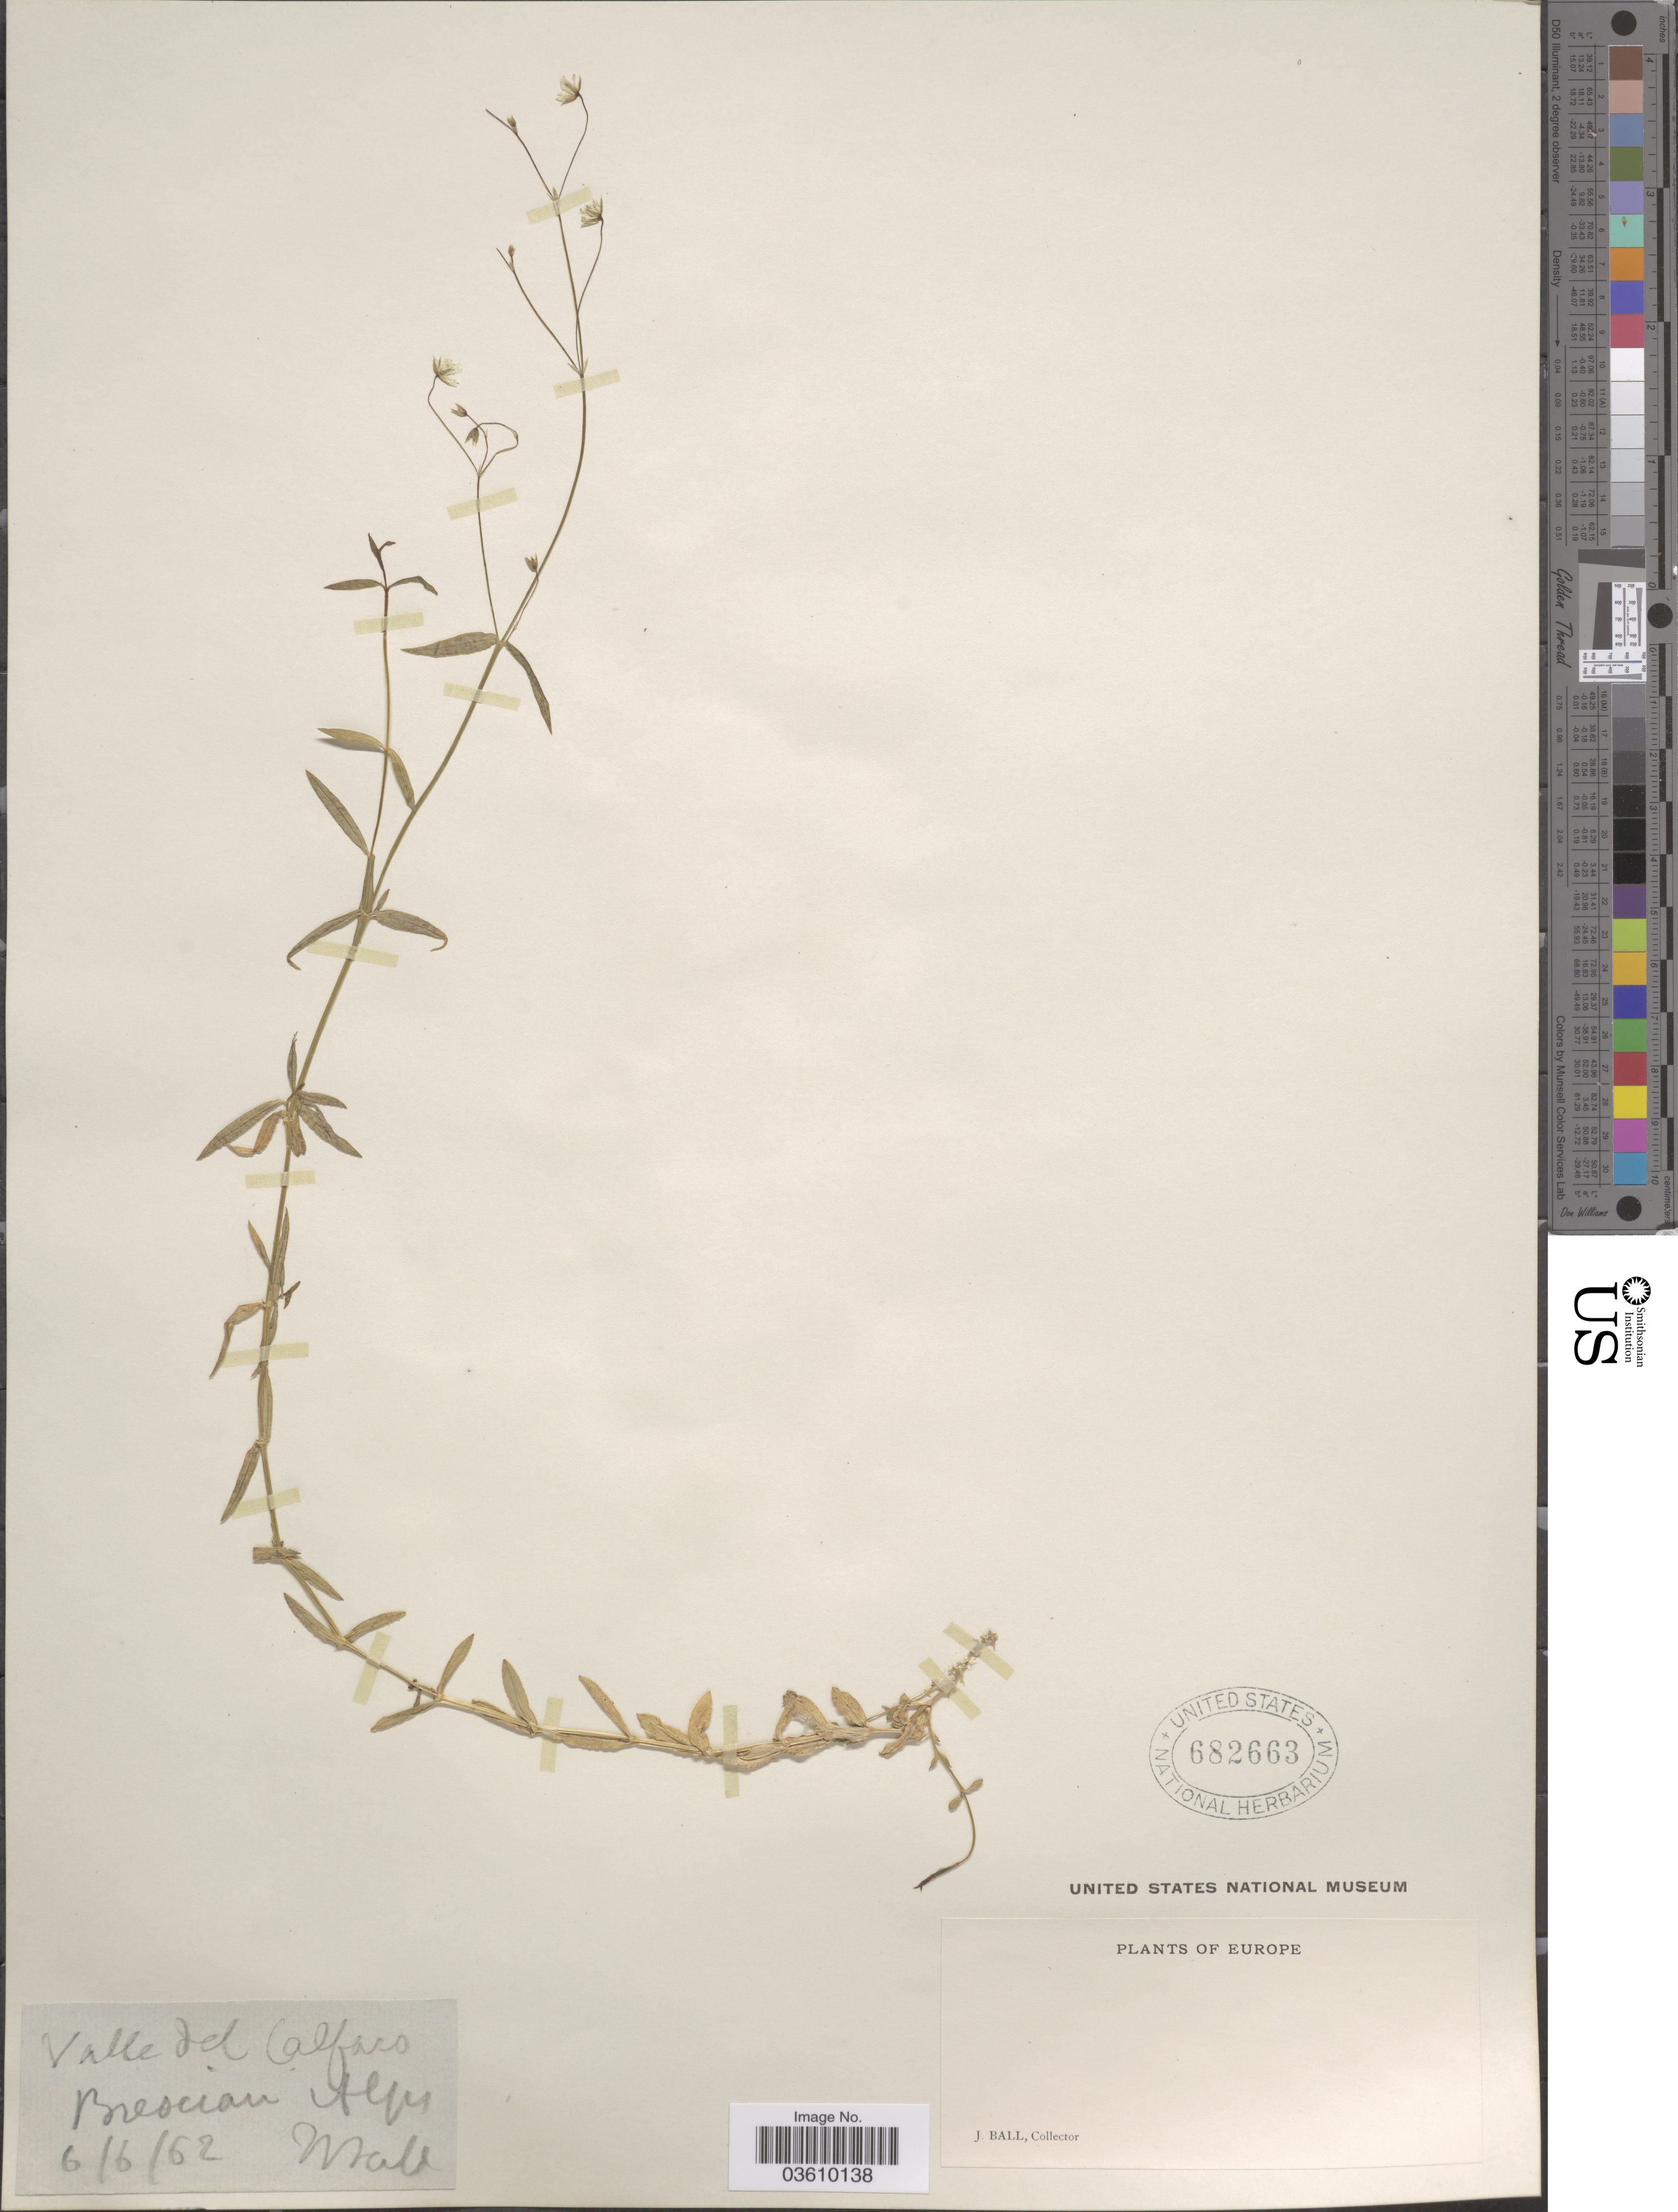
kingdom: Plantae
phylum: Tracheophyta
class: Magnoliopsida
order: Caryophyllales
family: Caryophyllaceae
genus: Stellaria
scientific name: Stellaria sp.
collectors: J. Ball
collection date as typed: Transcribed d/m/y: 6/6/62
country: Italy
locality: Valle del Calfaro. Brescian Alps.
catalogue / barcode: US 682663